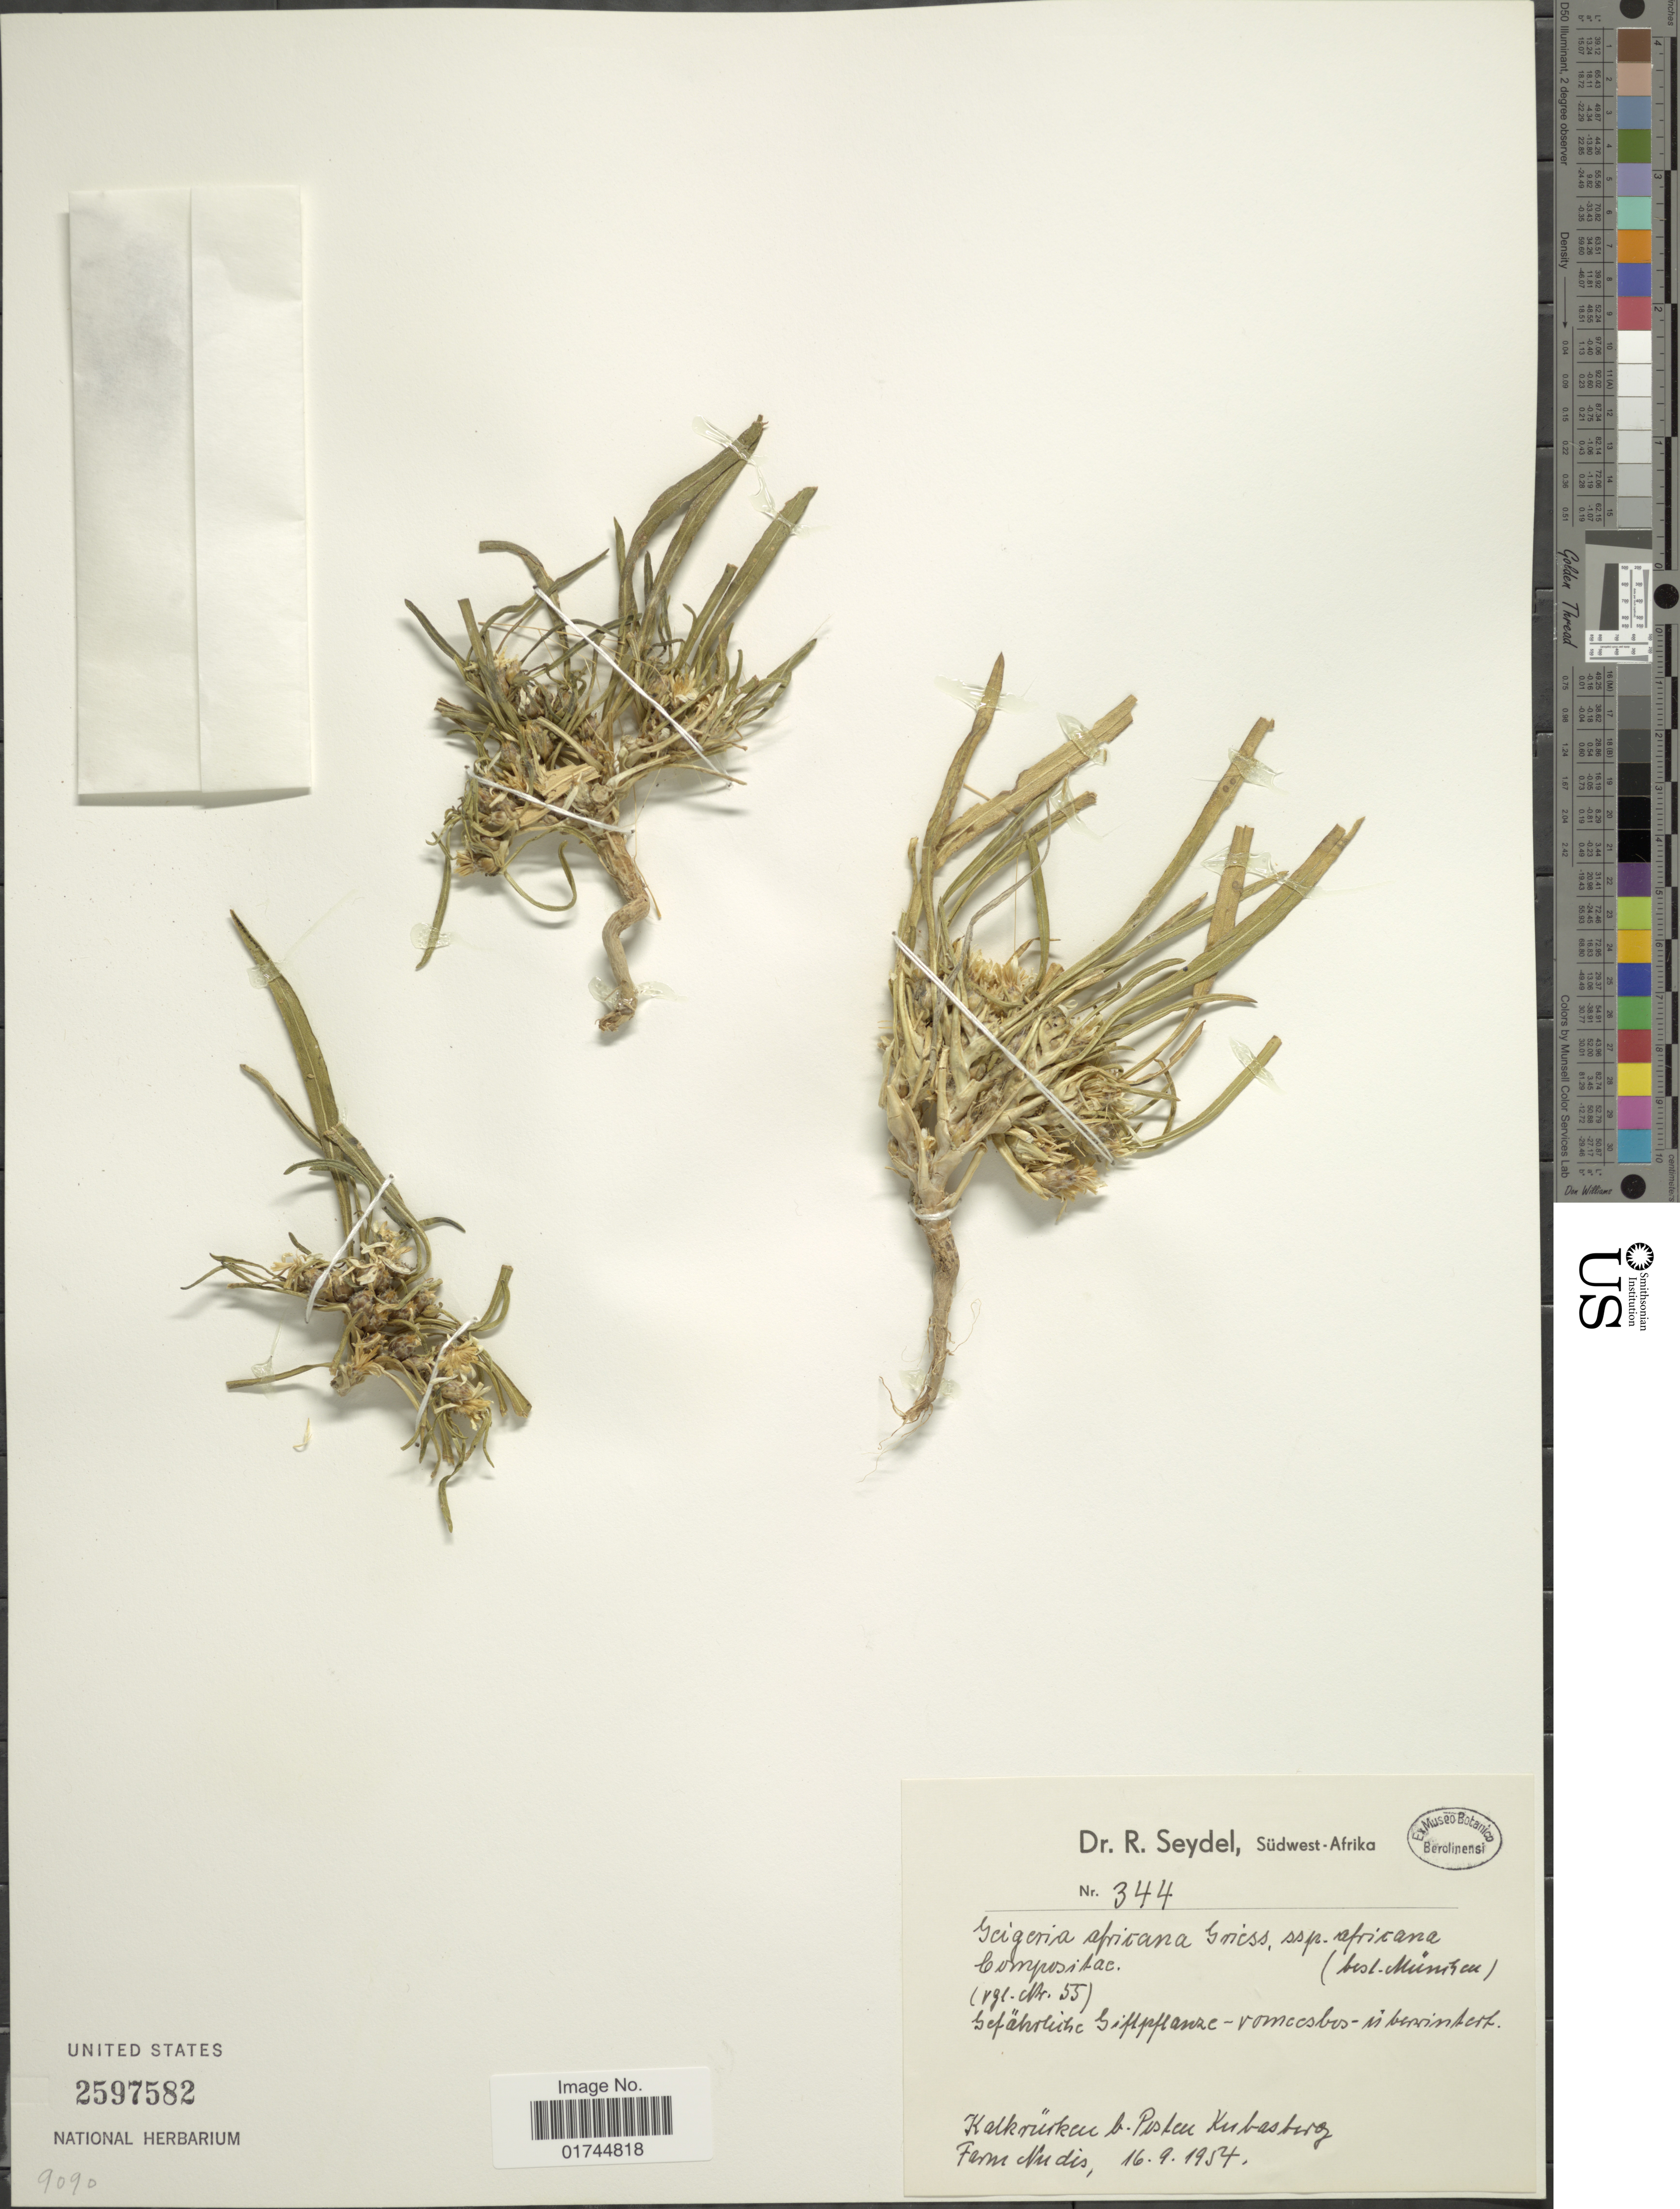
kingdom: Plantae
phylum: Tracheophyta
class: Magnoliopsida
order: Asterales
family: Asteraceae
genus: Geigeria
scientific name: Geigeria africana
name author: Griess.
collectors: R. Seydel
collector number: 344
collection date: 1954-09-16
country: Namibia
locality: Sudwest-Afrika, Kalkrurkeu, Kubasberg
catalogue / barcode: US 2597582